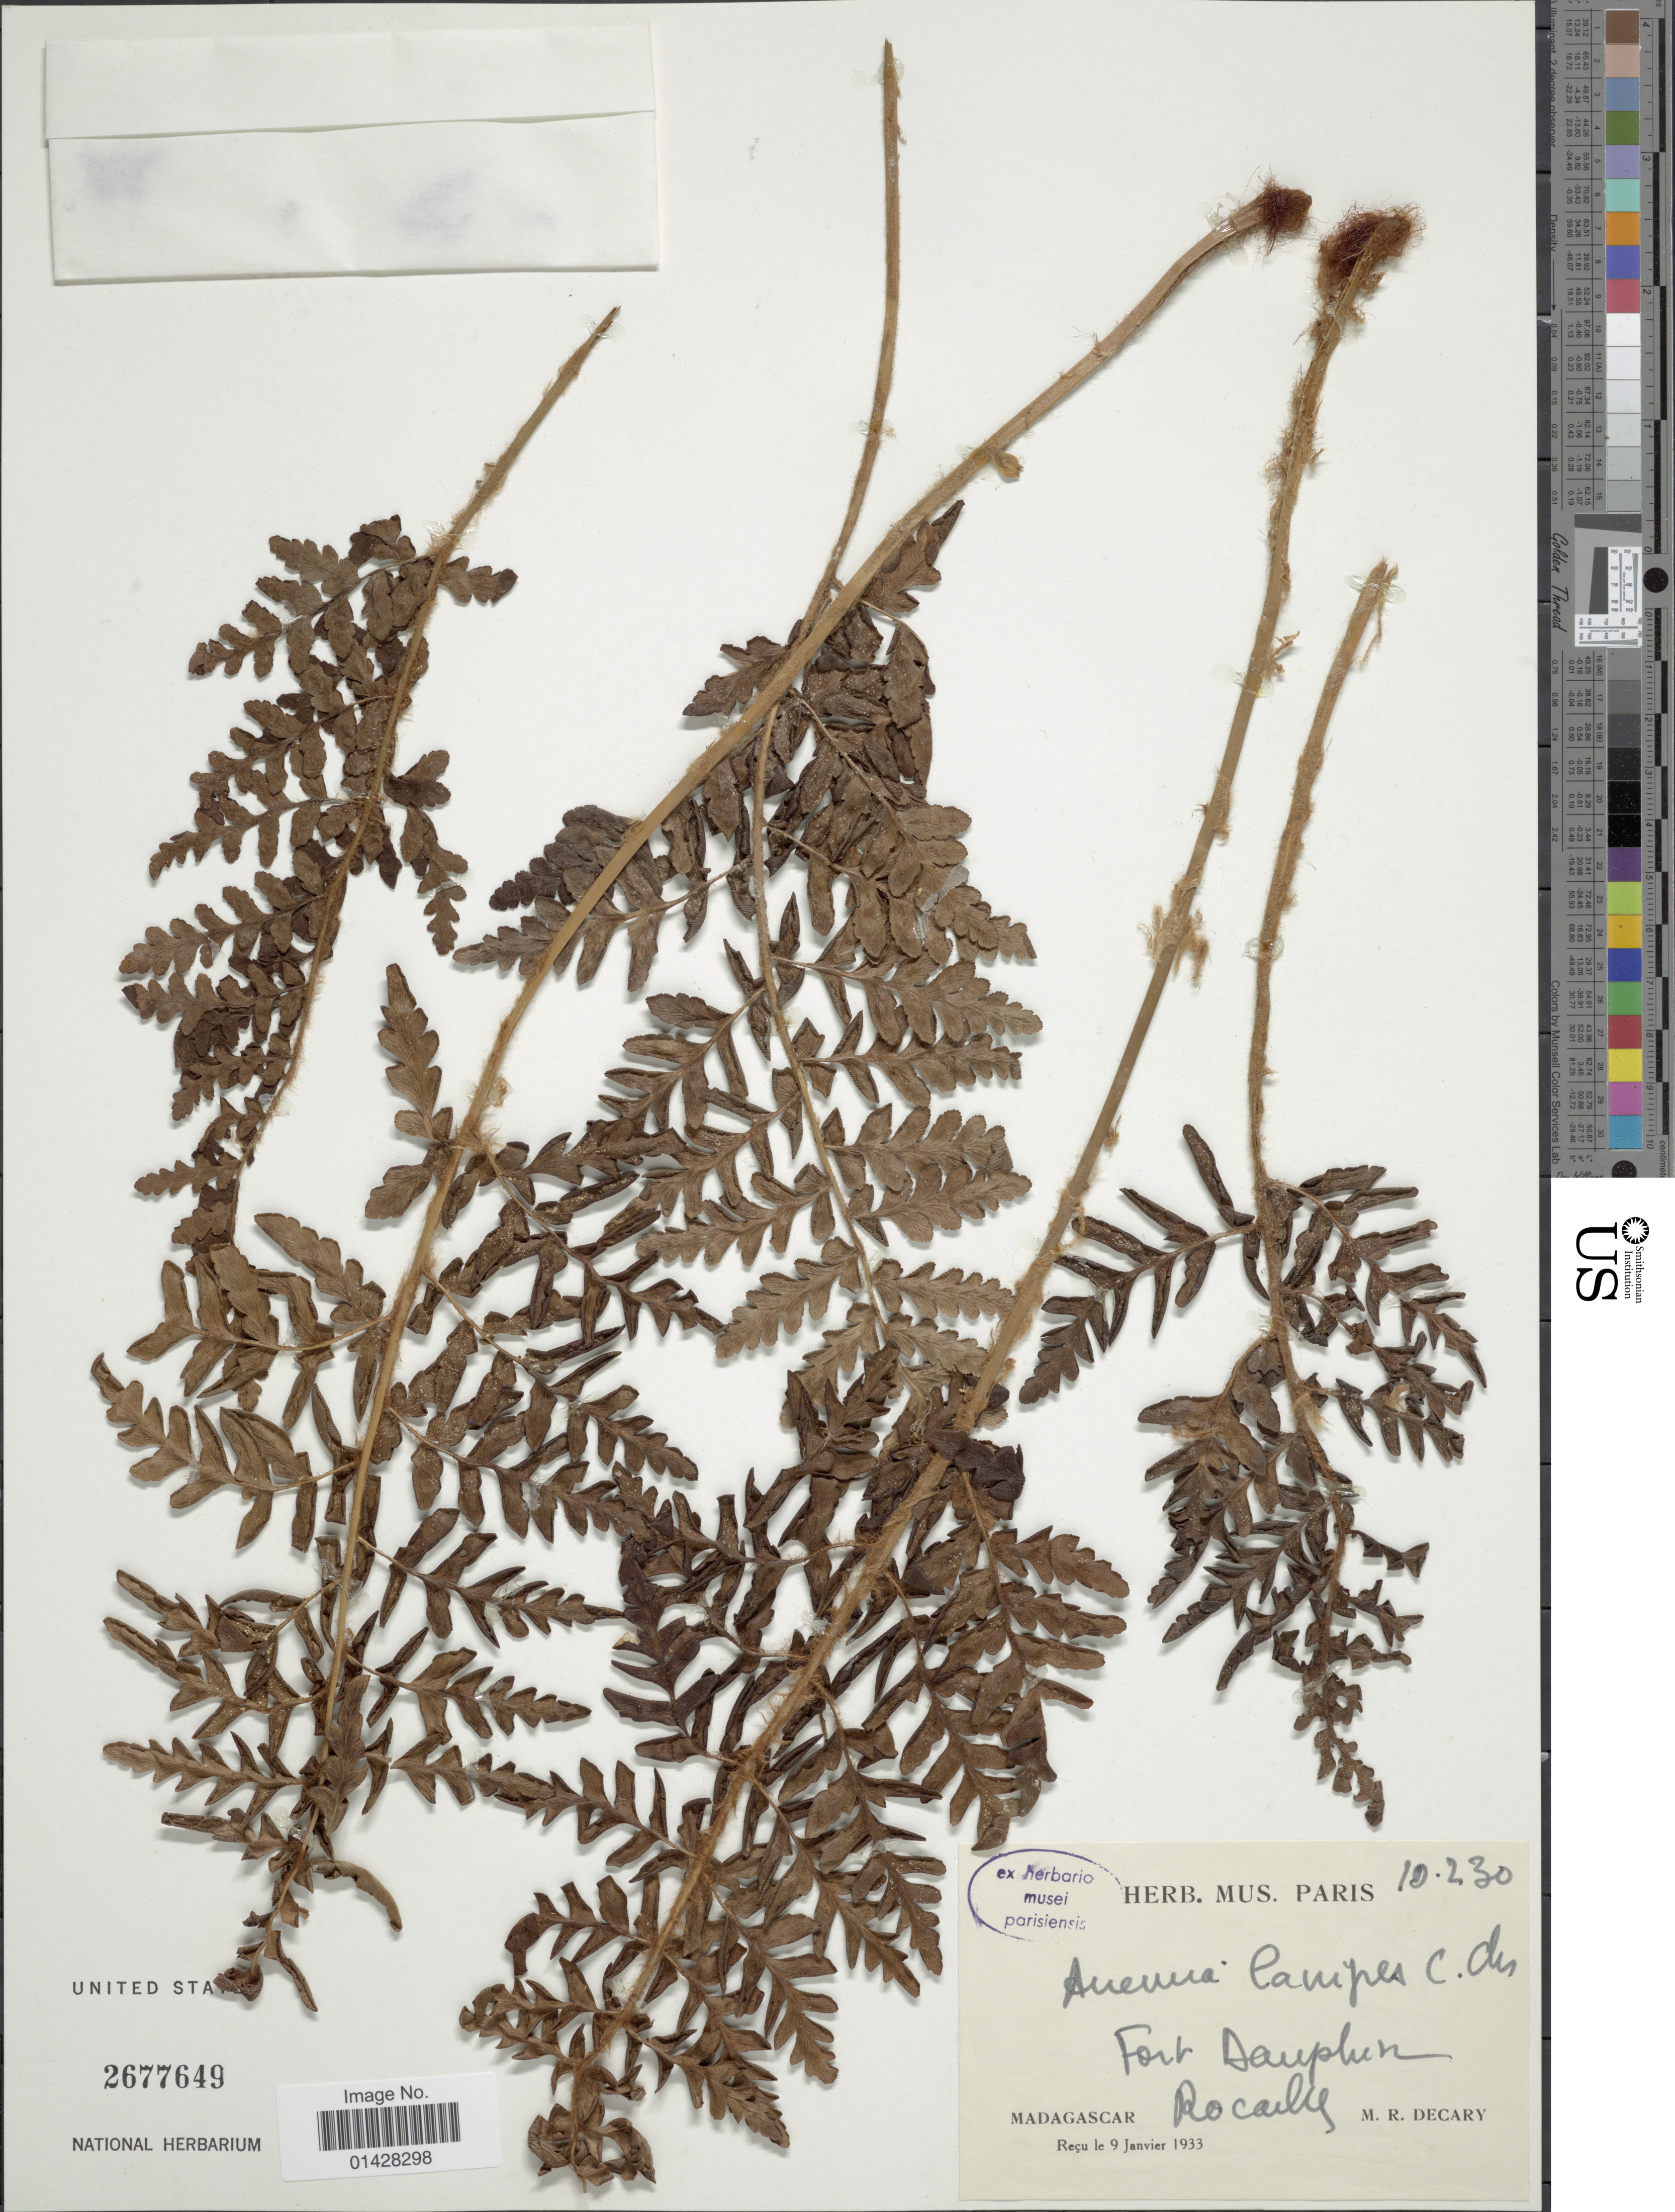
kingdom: Plantae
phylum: Tracheophyta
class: Polypodiopsida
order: Schizaeales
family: Anemiaceae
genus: Anemia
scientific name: Anemia lanipes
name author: C. Chr.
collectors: R. Decary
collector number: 10230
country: Madagascar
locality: Fort Dauphin, Rocailles.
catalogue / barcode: US 2677649